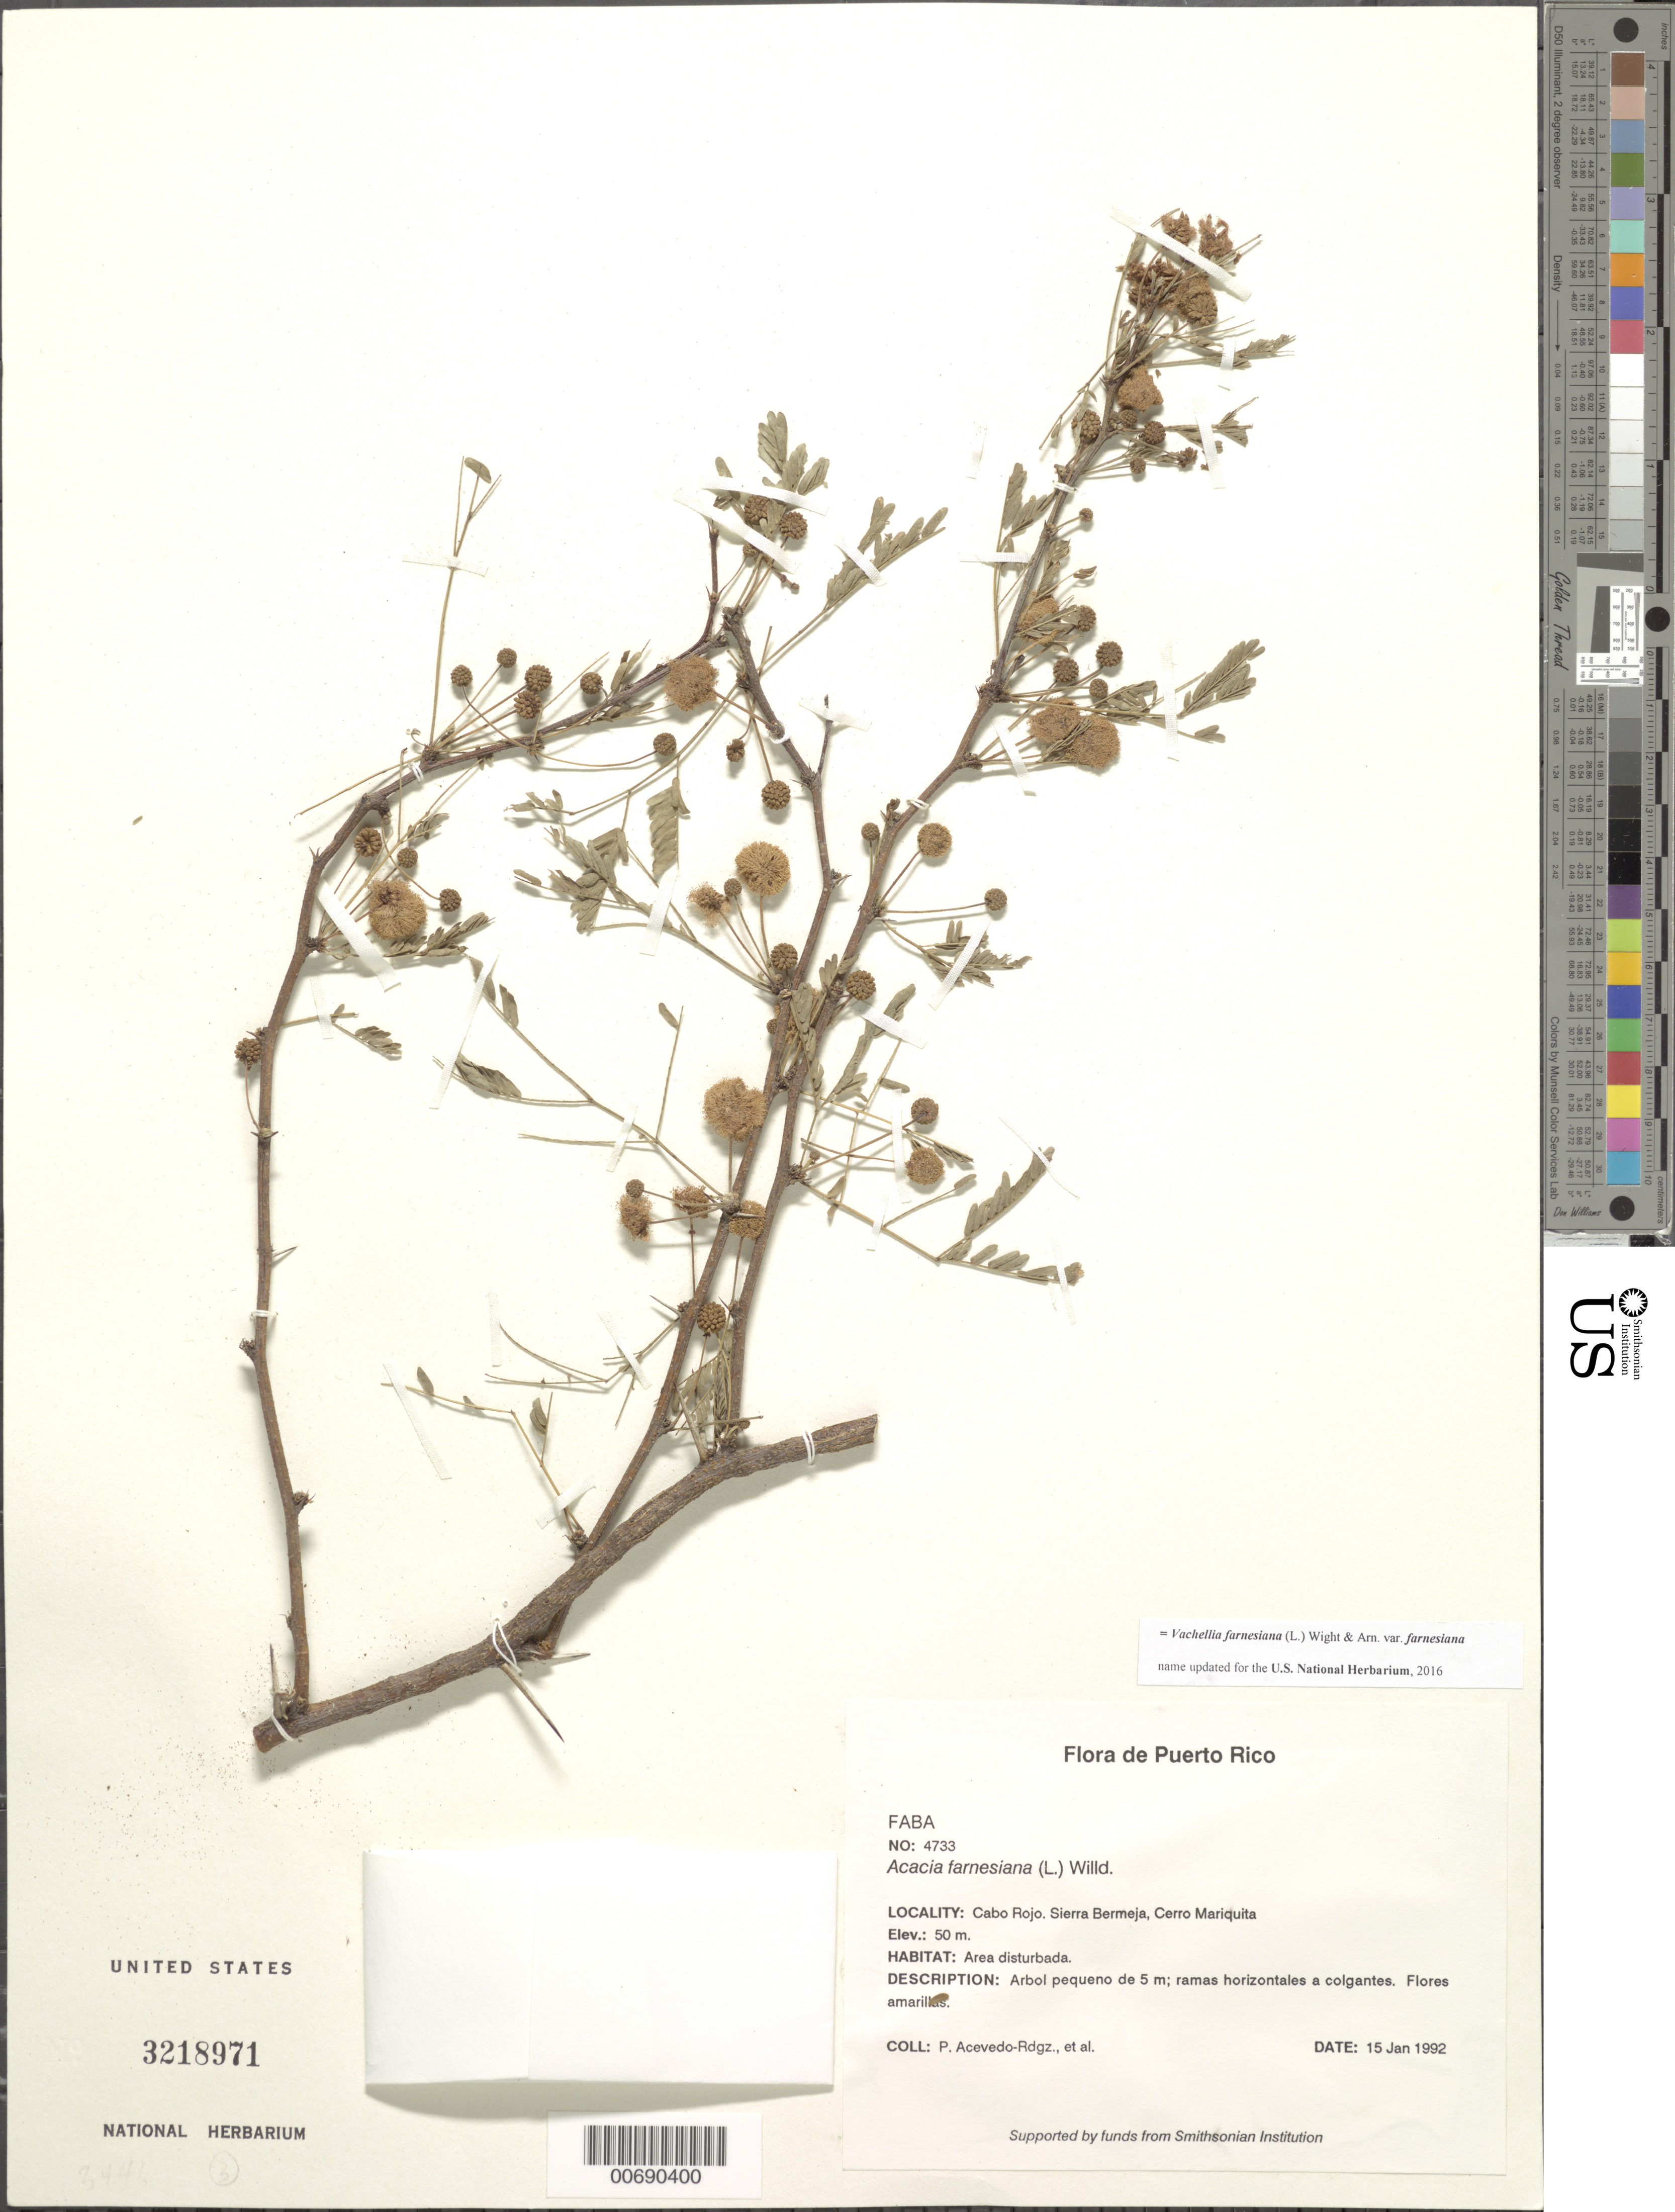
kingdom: Plantae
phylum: Tracheophyta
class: Magnoliopsida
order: Fabales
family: Fabaceae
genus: Vachellia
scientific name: Vachellia farnesiana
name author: (L.) Wight & Arn.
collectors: P. Acevedo-Rodr.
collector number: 4733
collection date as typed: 15 Jan 1992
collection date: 1992-01-15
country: Puerto Rico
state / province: Cabo Rojo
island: Puerto Rico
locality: Cabo Rojo; Sierra Bermeja, Cerro Mariquita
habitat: Area disturbada.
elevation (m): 50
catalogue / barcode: US 3218971